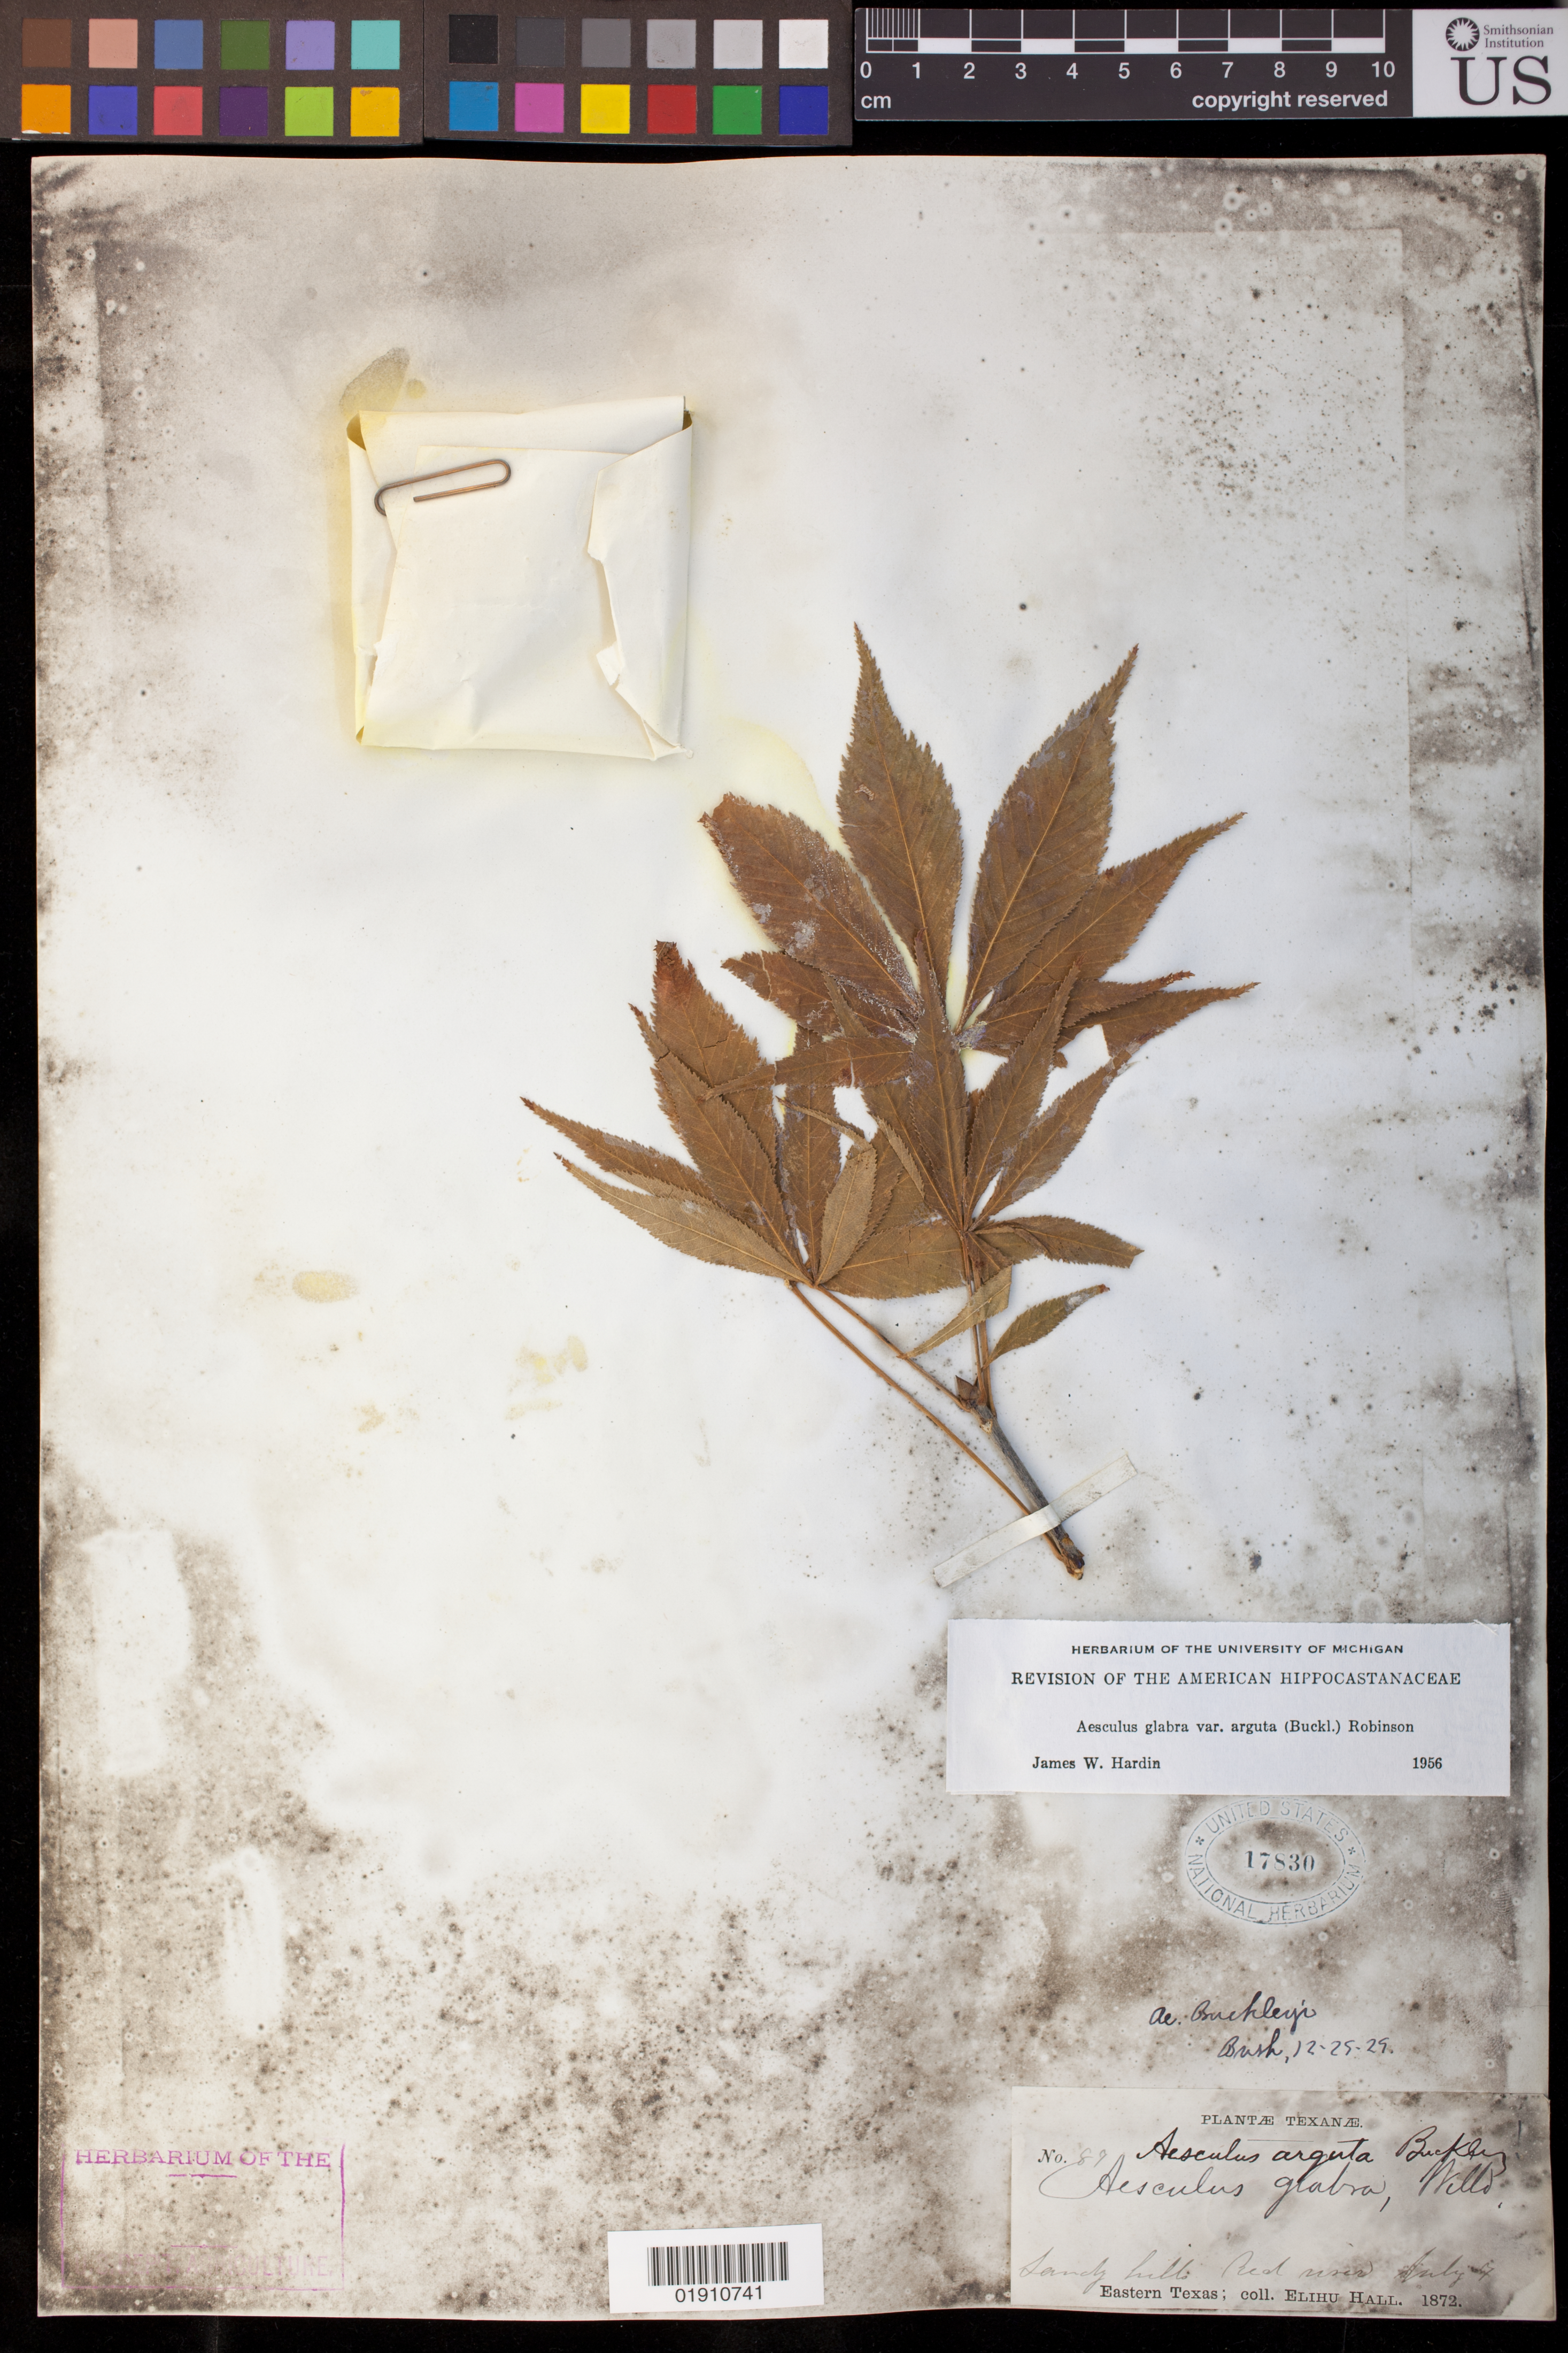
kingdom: Plantae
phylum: Tracheophyta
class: Magnoliopsida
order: Sapindales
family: Sapindaceae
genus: Aesculus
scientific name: Aesculus glabra var. anguta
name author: (Buckley) B.L. Rob.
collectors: E. Hall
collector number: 89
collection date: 1872-07-07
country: United States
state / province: Texas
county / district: Red River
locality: Red river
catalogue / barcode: US 17830